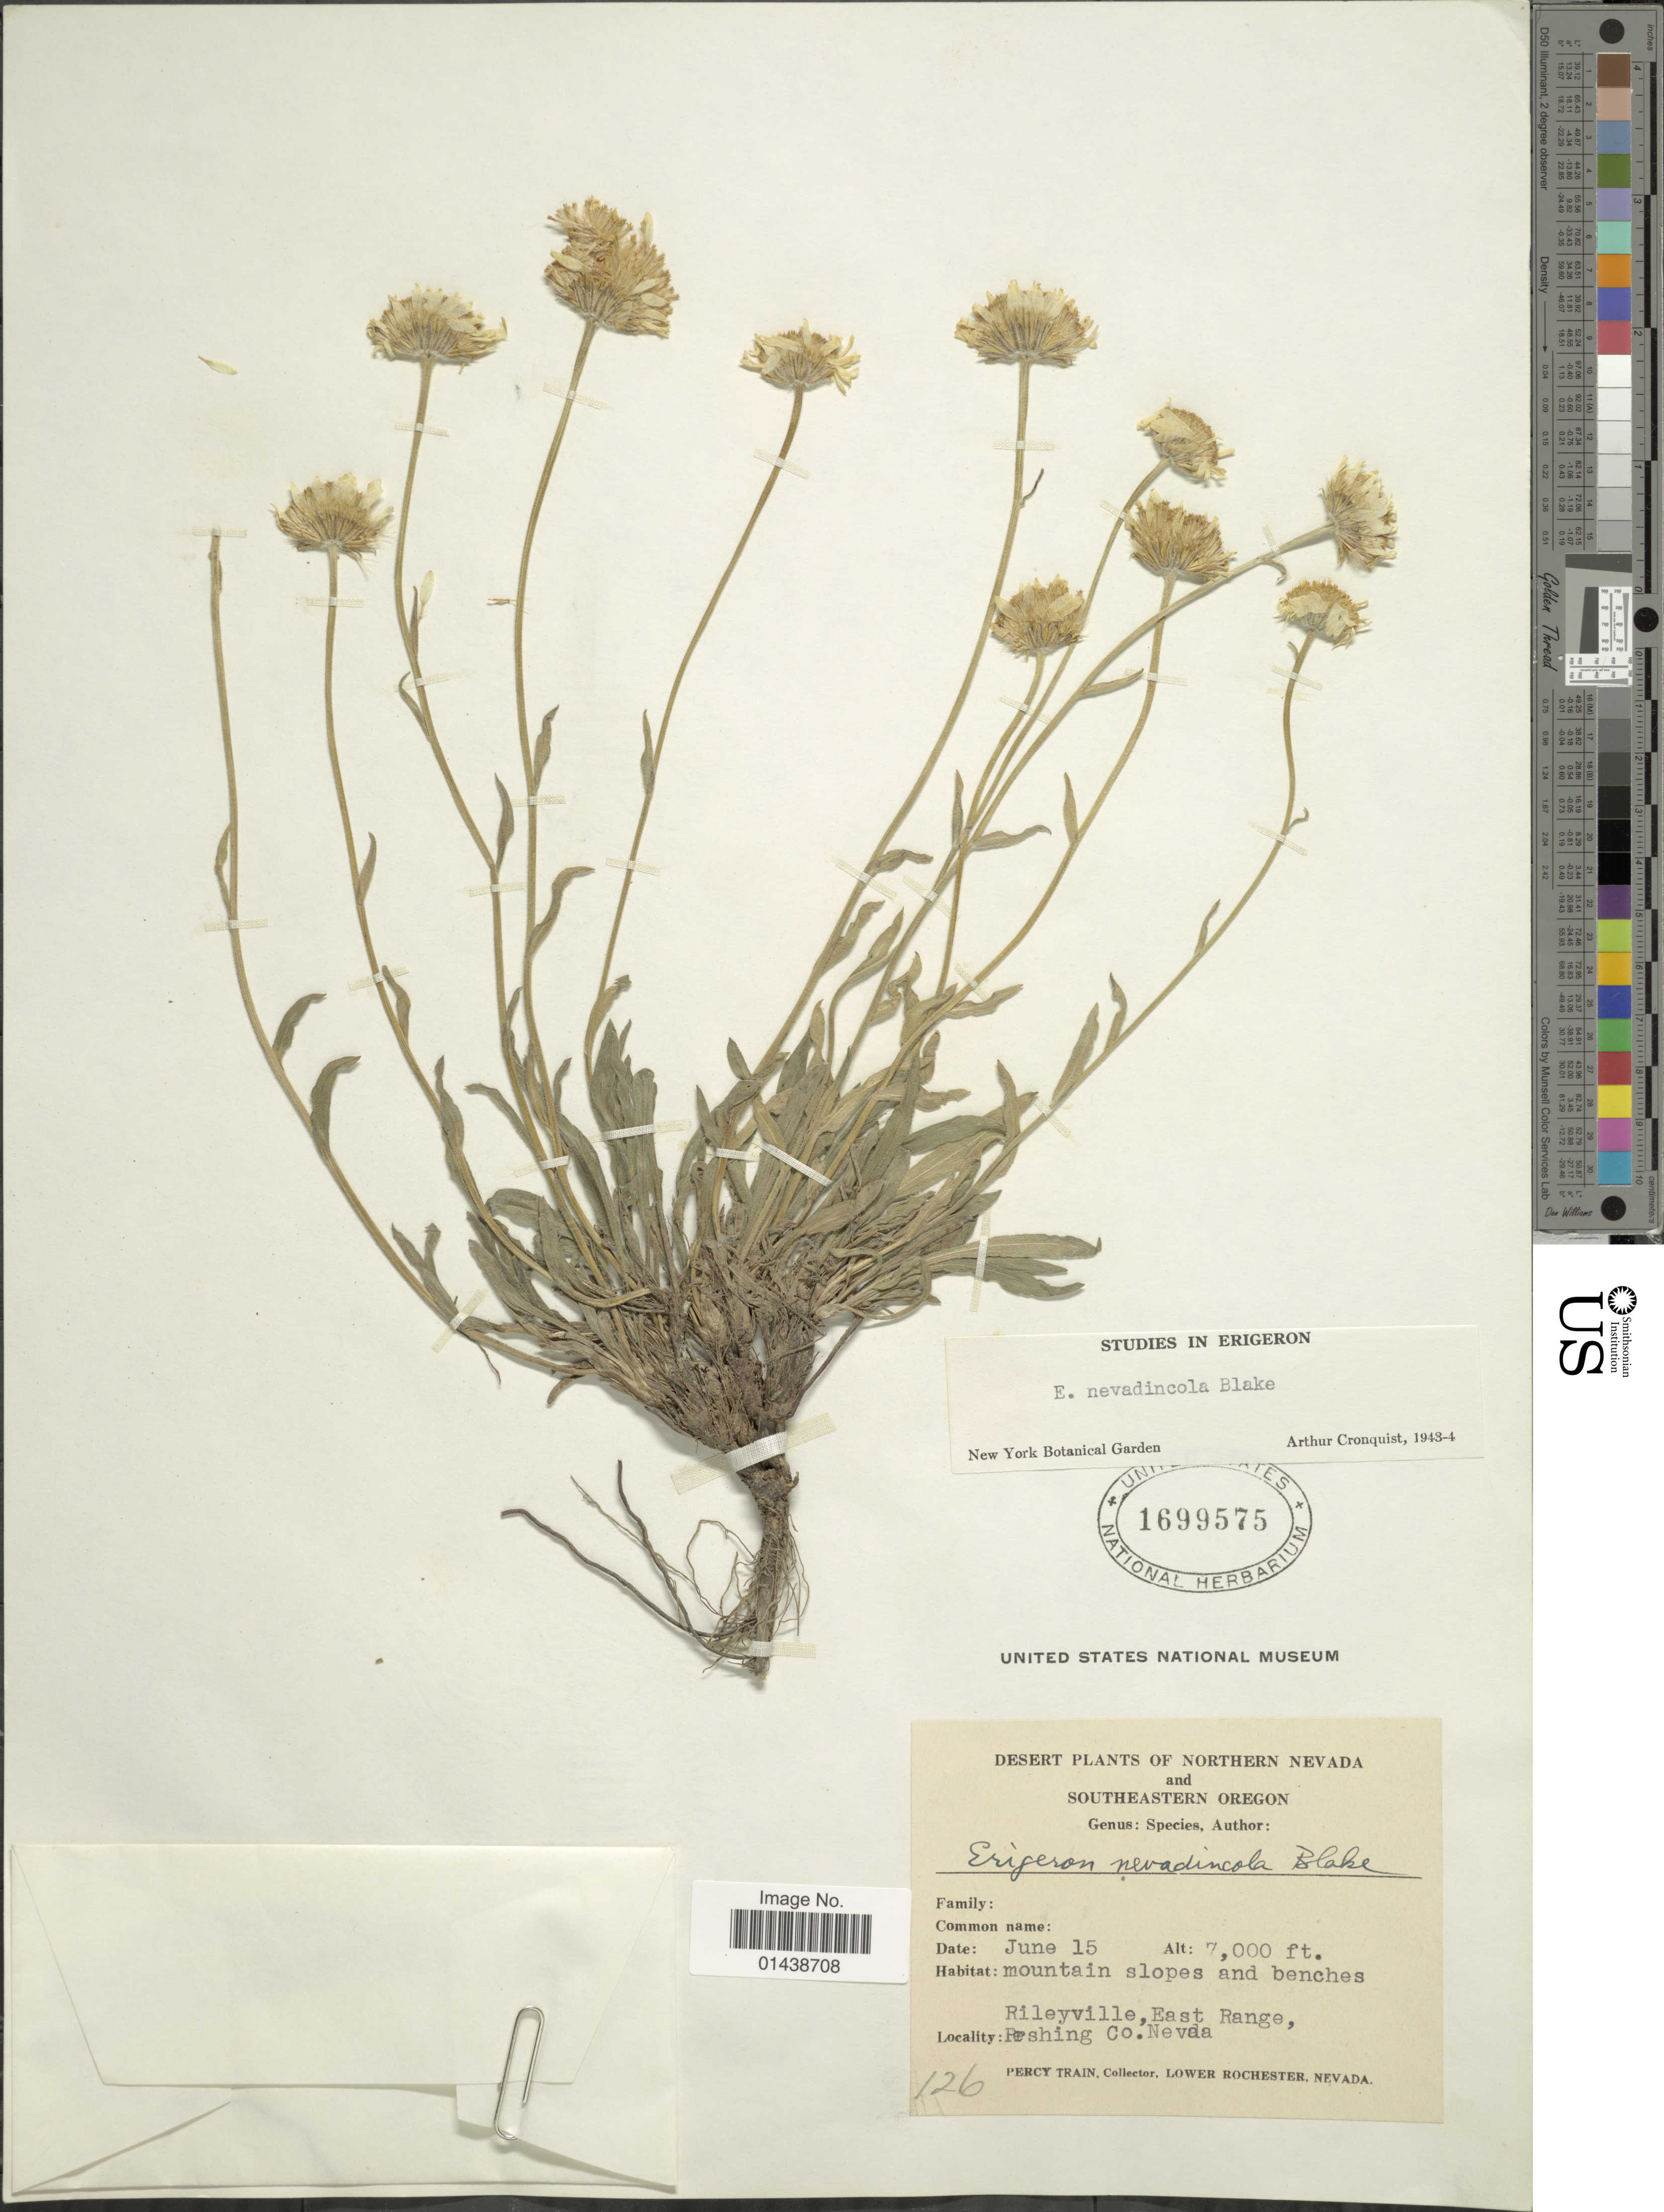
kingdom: Plantae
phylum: Tracheophyta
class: Magnoliopsida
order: Asterales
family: Asteraceae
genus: Erigeron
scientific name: Erigeron nevadincola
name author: S.F. Blake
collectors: P. Train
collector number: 126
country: United States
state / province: Nevada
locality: Desert. Northern Nevada. Rileyville, East Range. Peshing Co.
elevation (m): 2134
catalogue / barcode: US 1699575